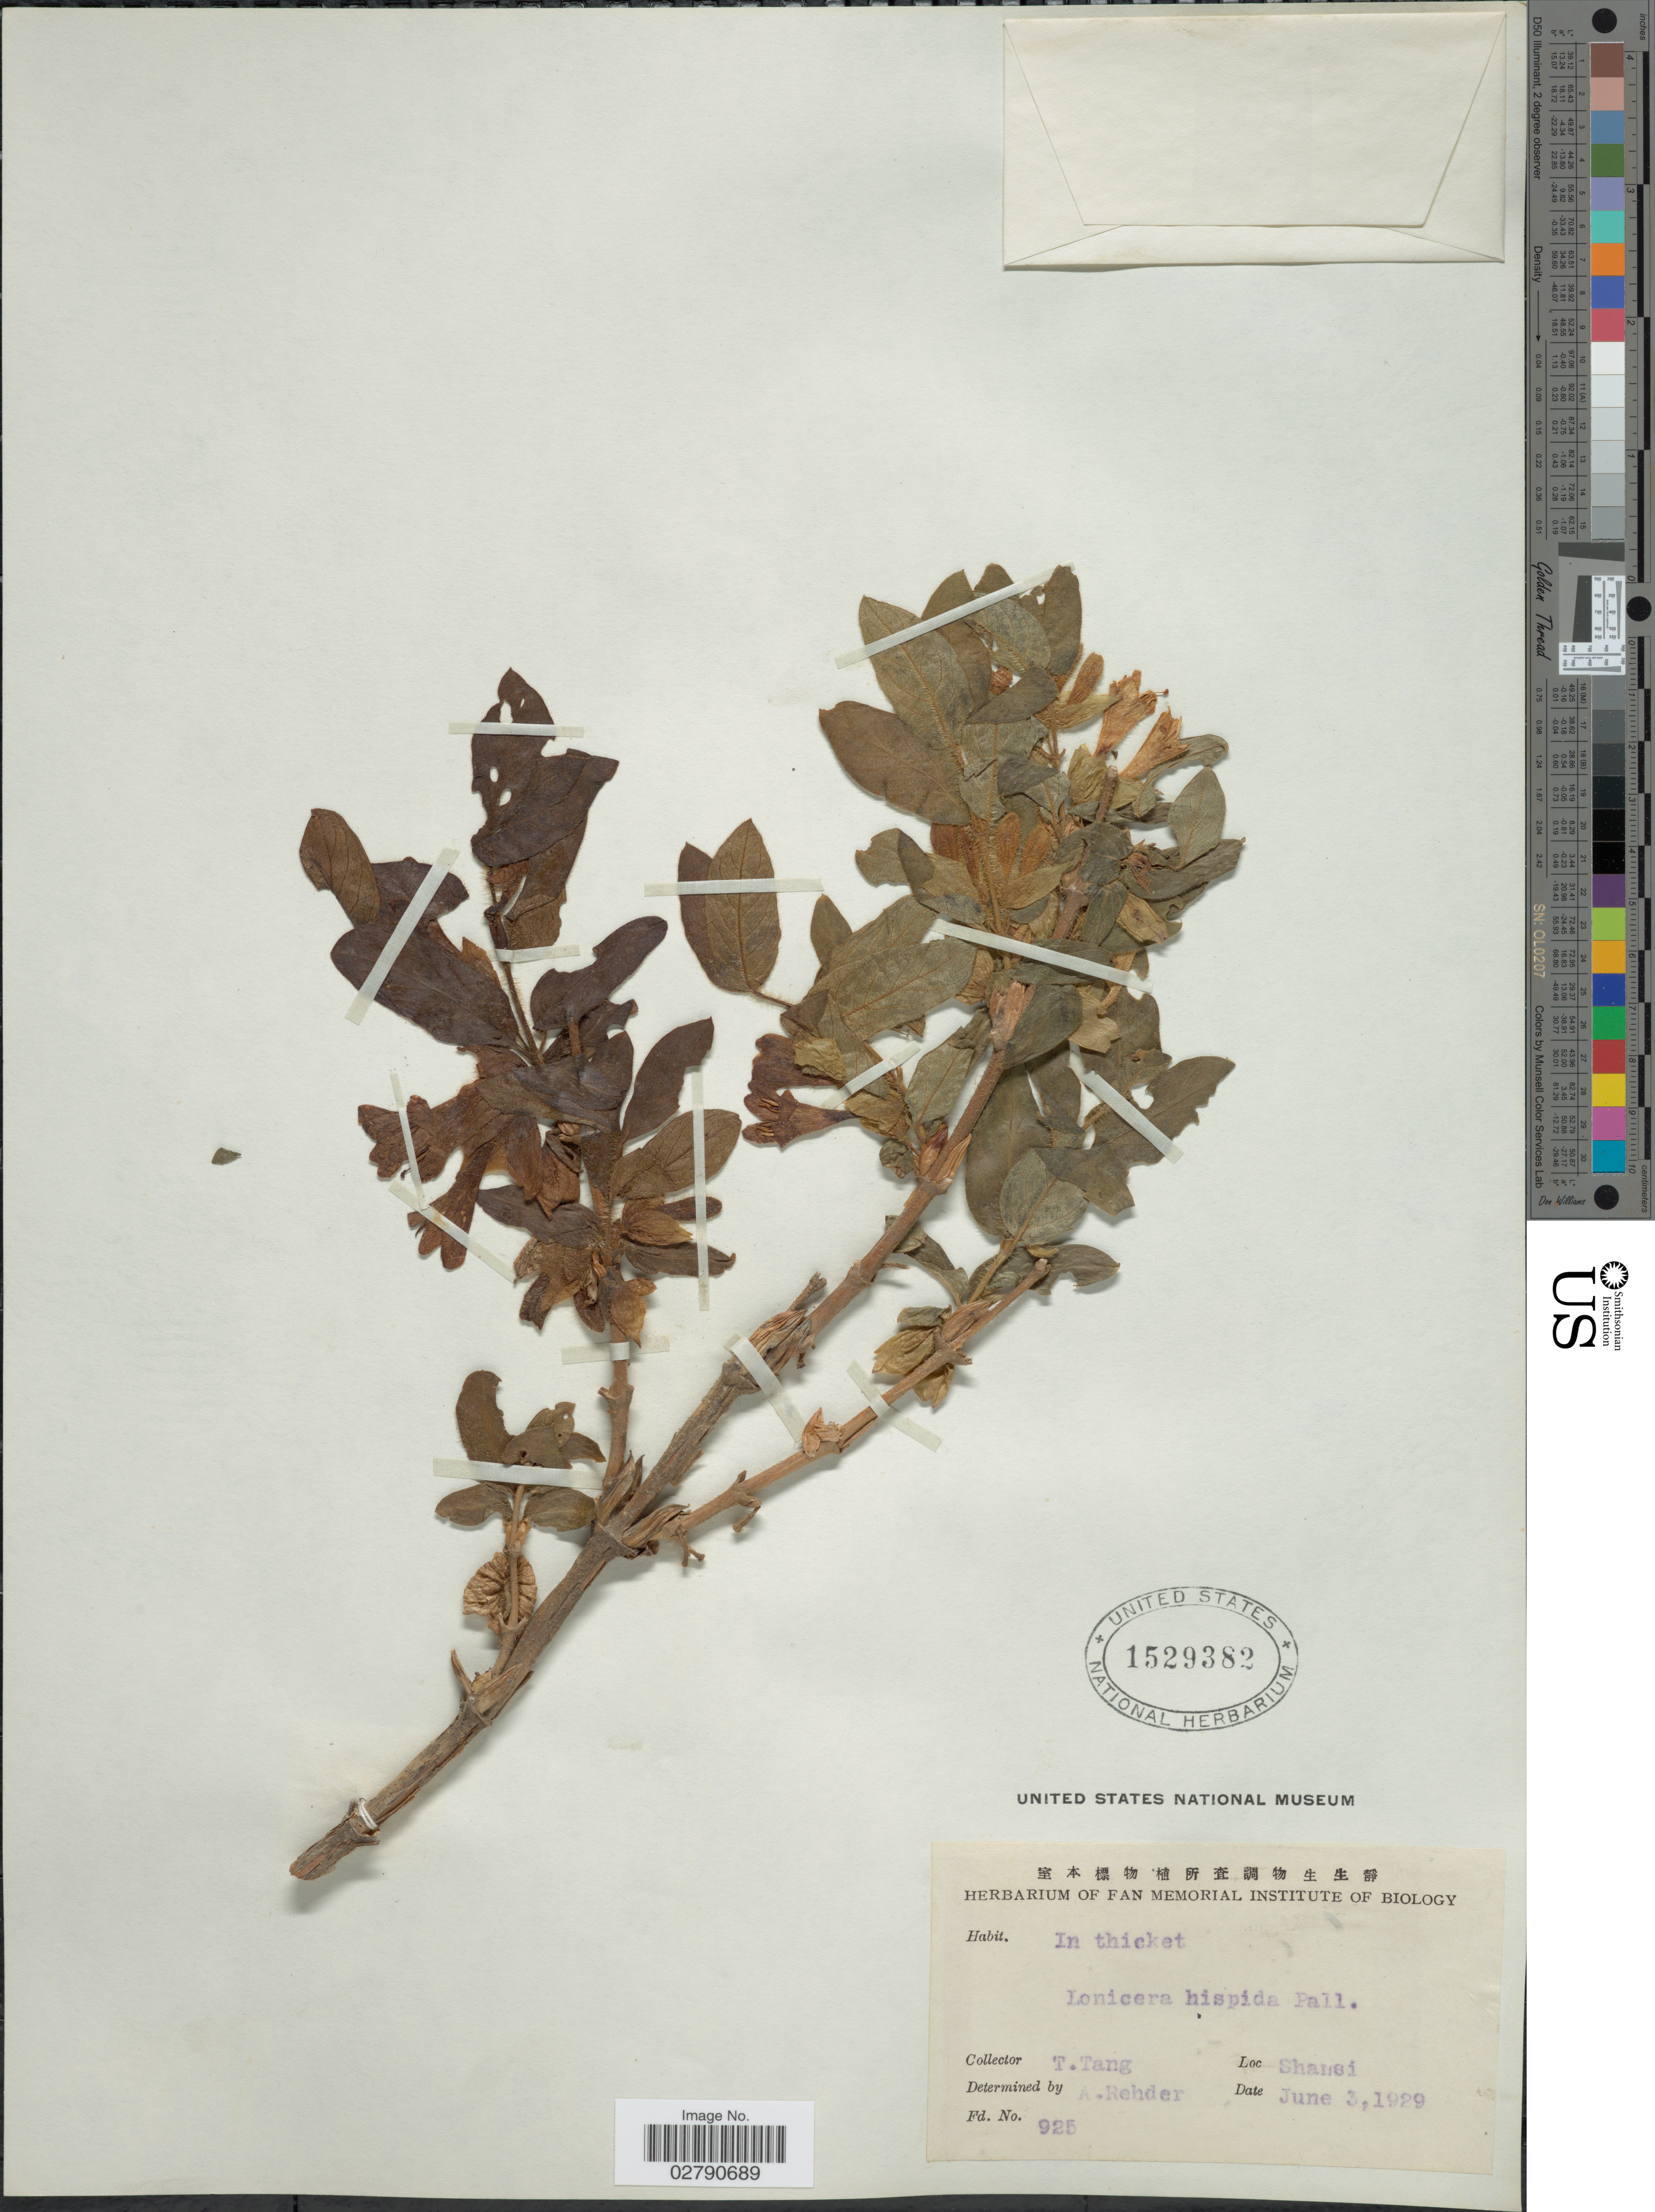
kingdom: Plantae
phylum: Tracheophyta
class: Magnoliopsida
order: Dipsacales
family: Caprifoliaceae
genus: Lonicera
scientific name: Lonicera hispida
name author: Pall. ex Roem. & Schult.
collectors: T. Tang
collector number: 925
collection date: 1929-06-03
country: China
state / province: Shanxi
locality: Shansi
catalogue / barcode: US 1529382